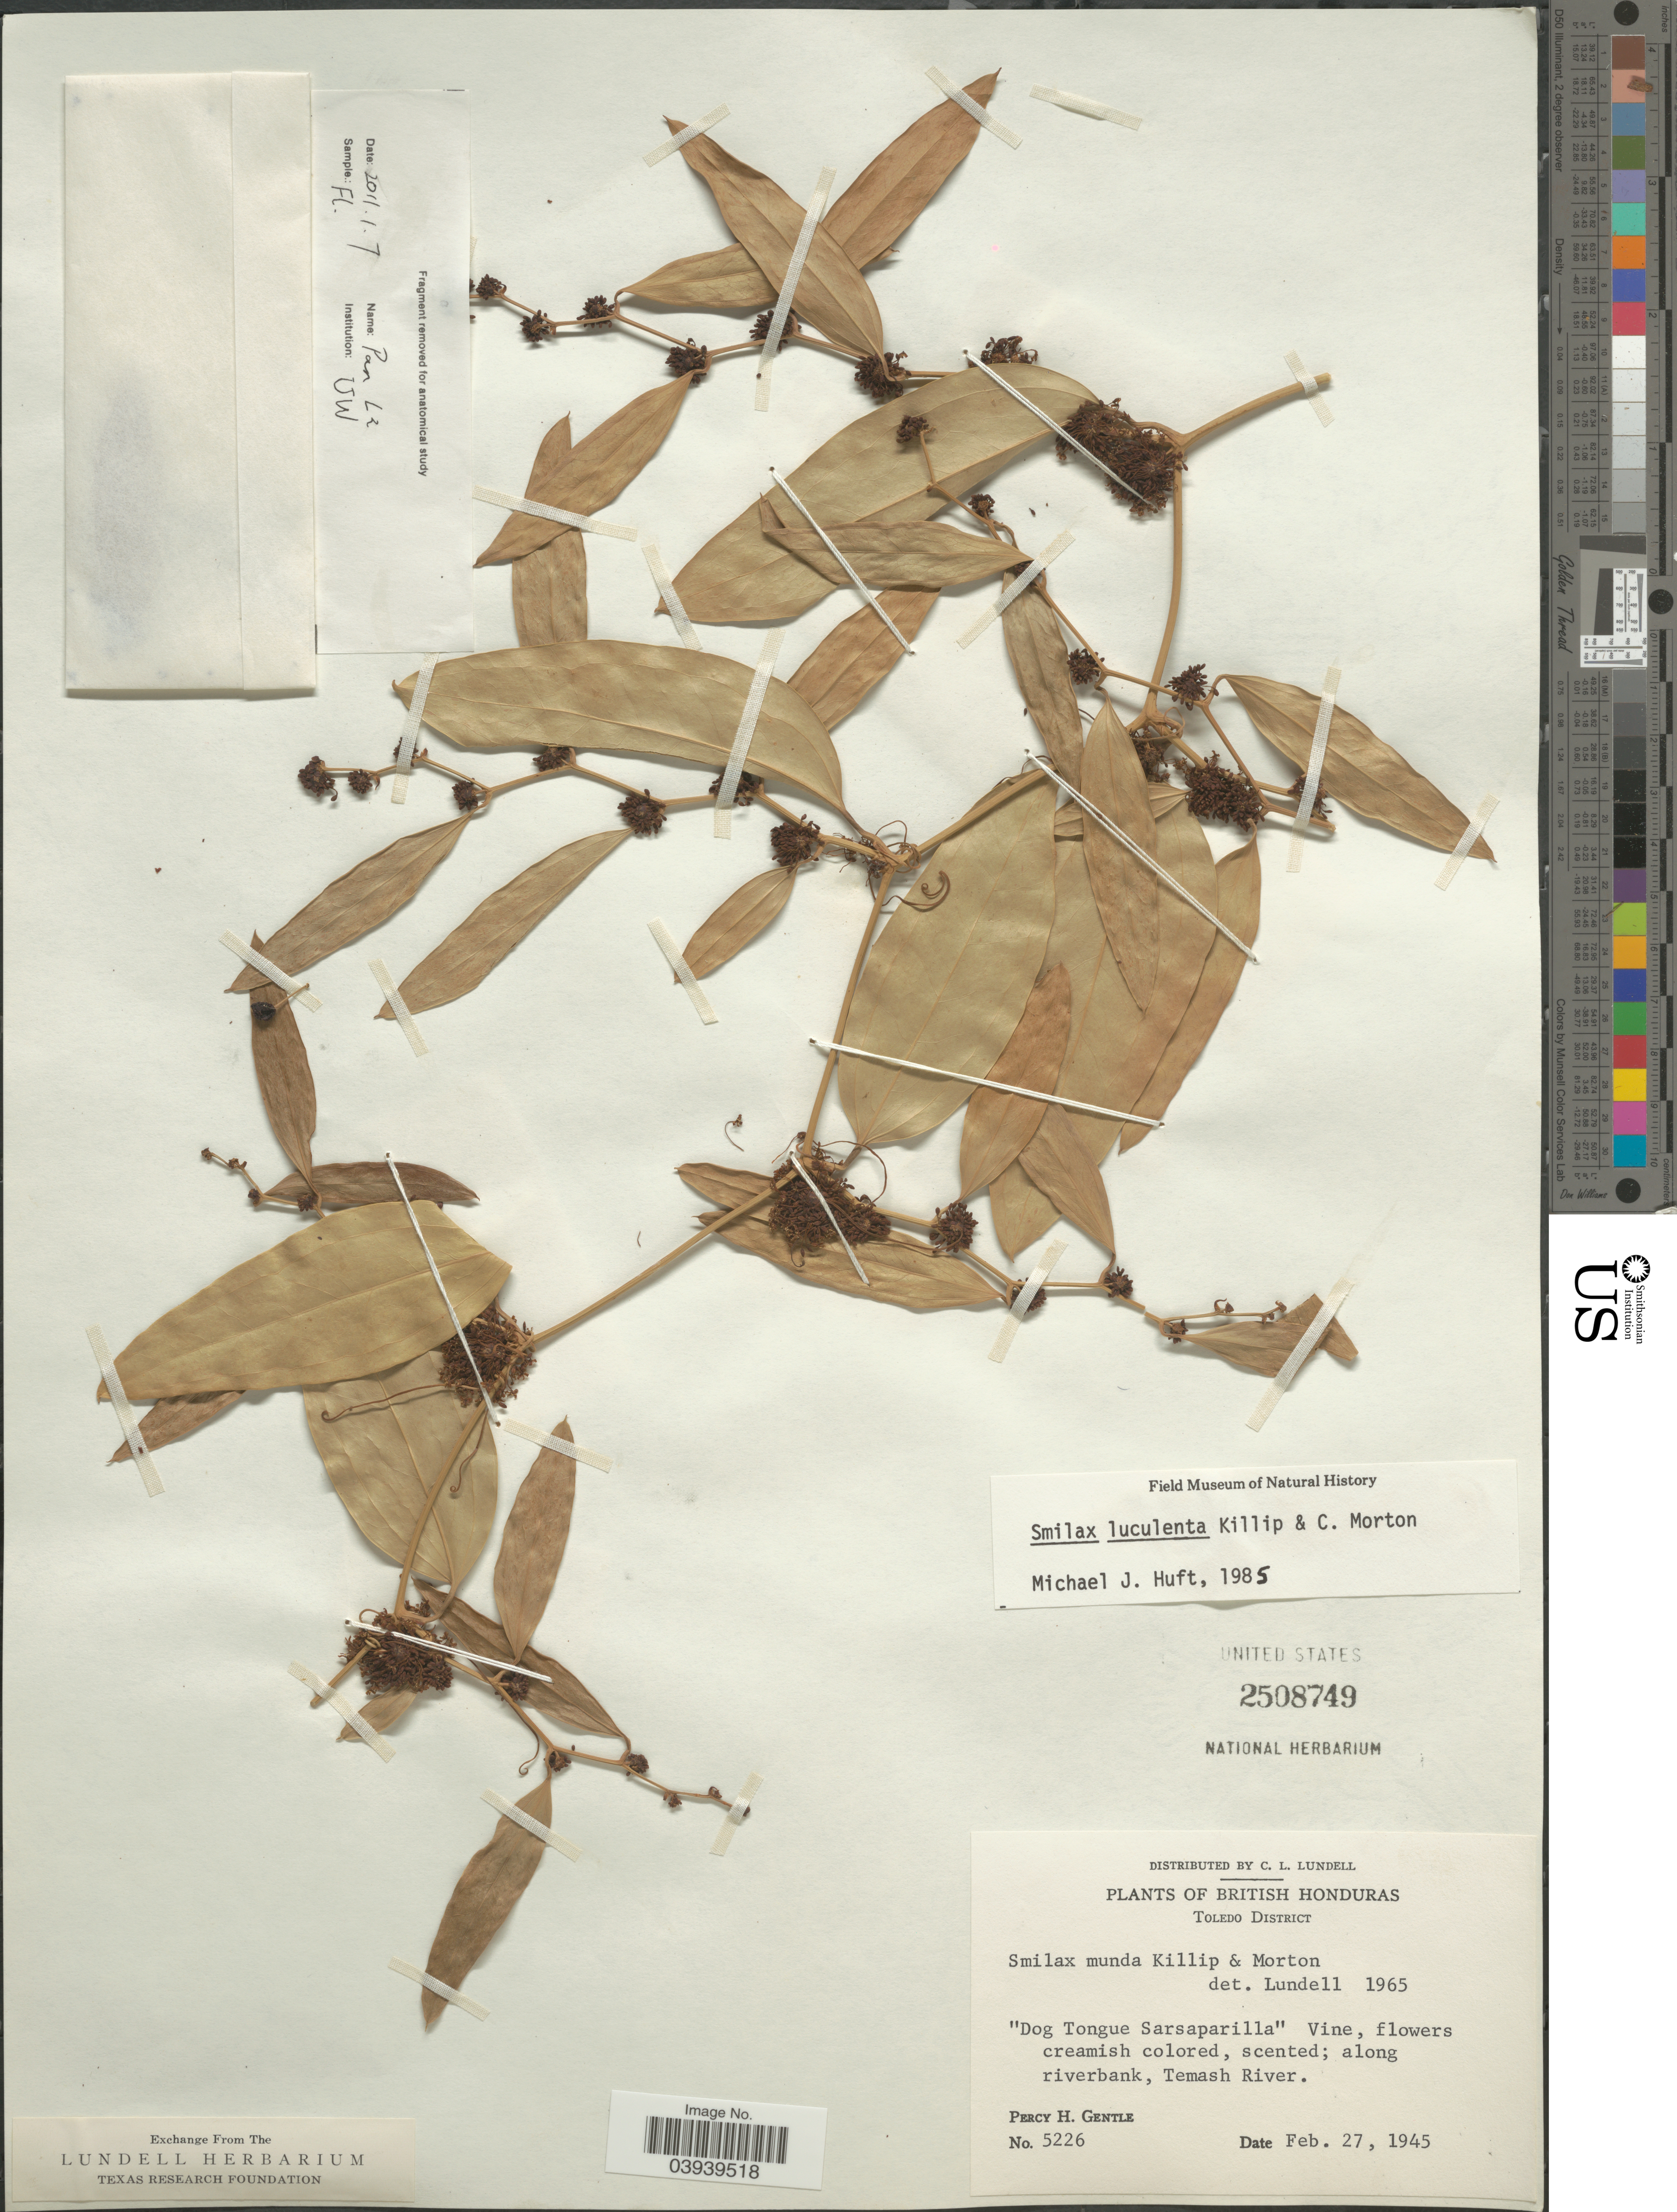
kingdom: Plantae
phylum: Tracheophyta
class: Liliopsida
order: Liliales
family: Smilacaceae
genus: Smilax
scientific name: Smilax luculenta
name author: Killip & C.V. Morton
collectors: P. H. Gentle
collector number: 5226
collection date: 1945-02-27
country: Belize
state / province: Toledo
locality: British Honduras. Toledo District. Along riverbank, Temash River.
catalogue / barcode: US 2508749